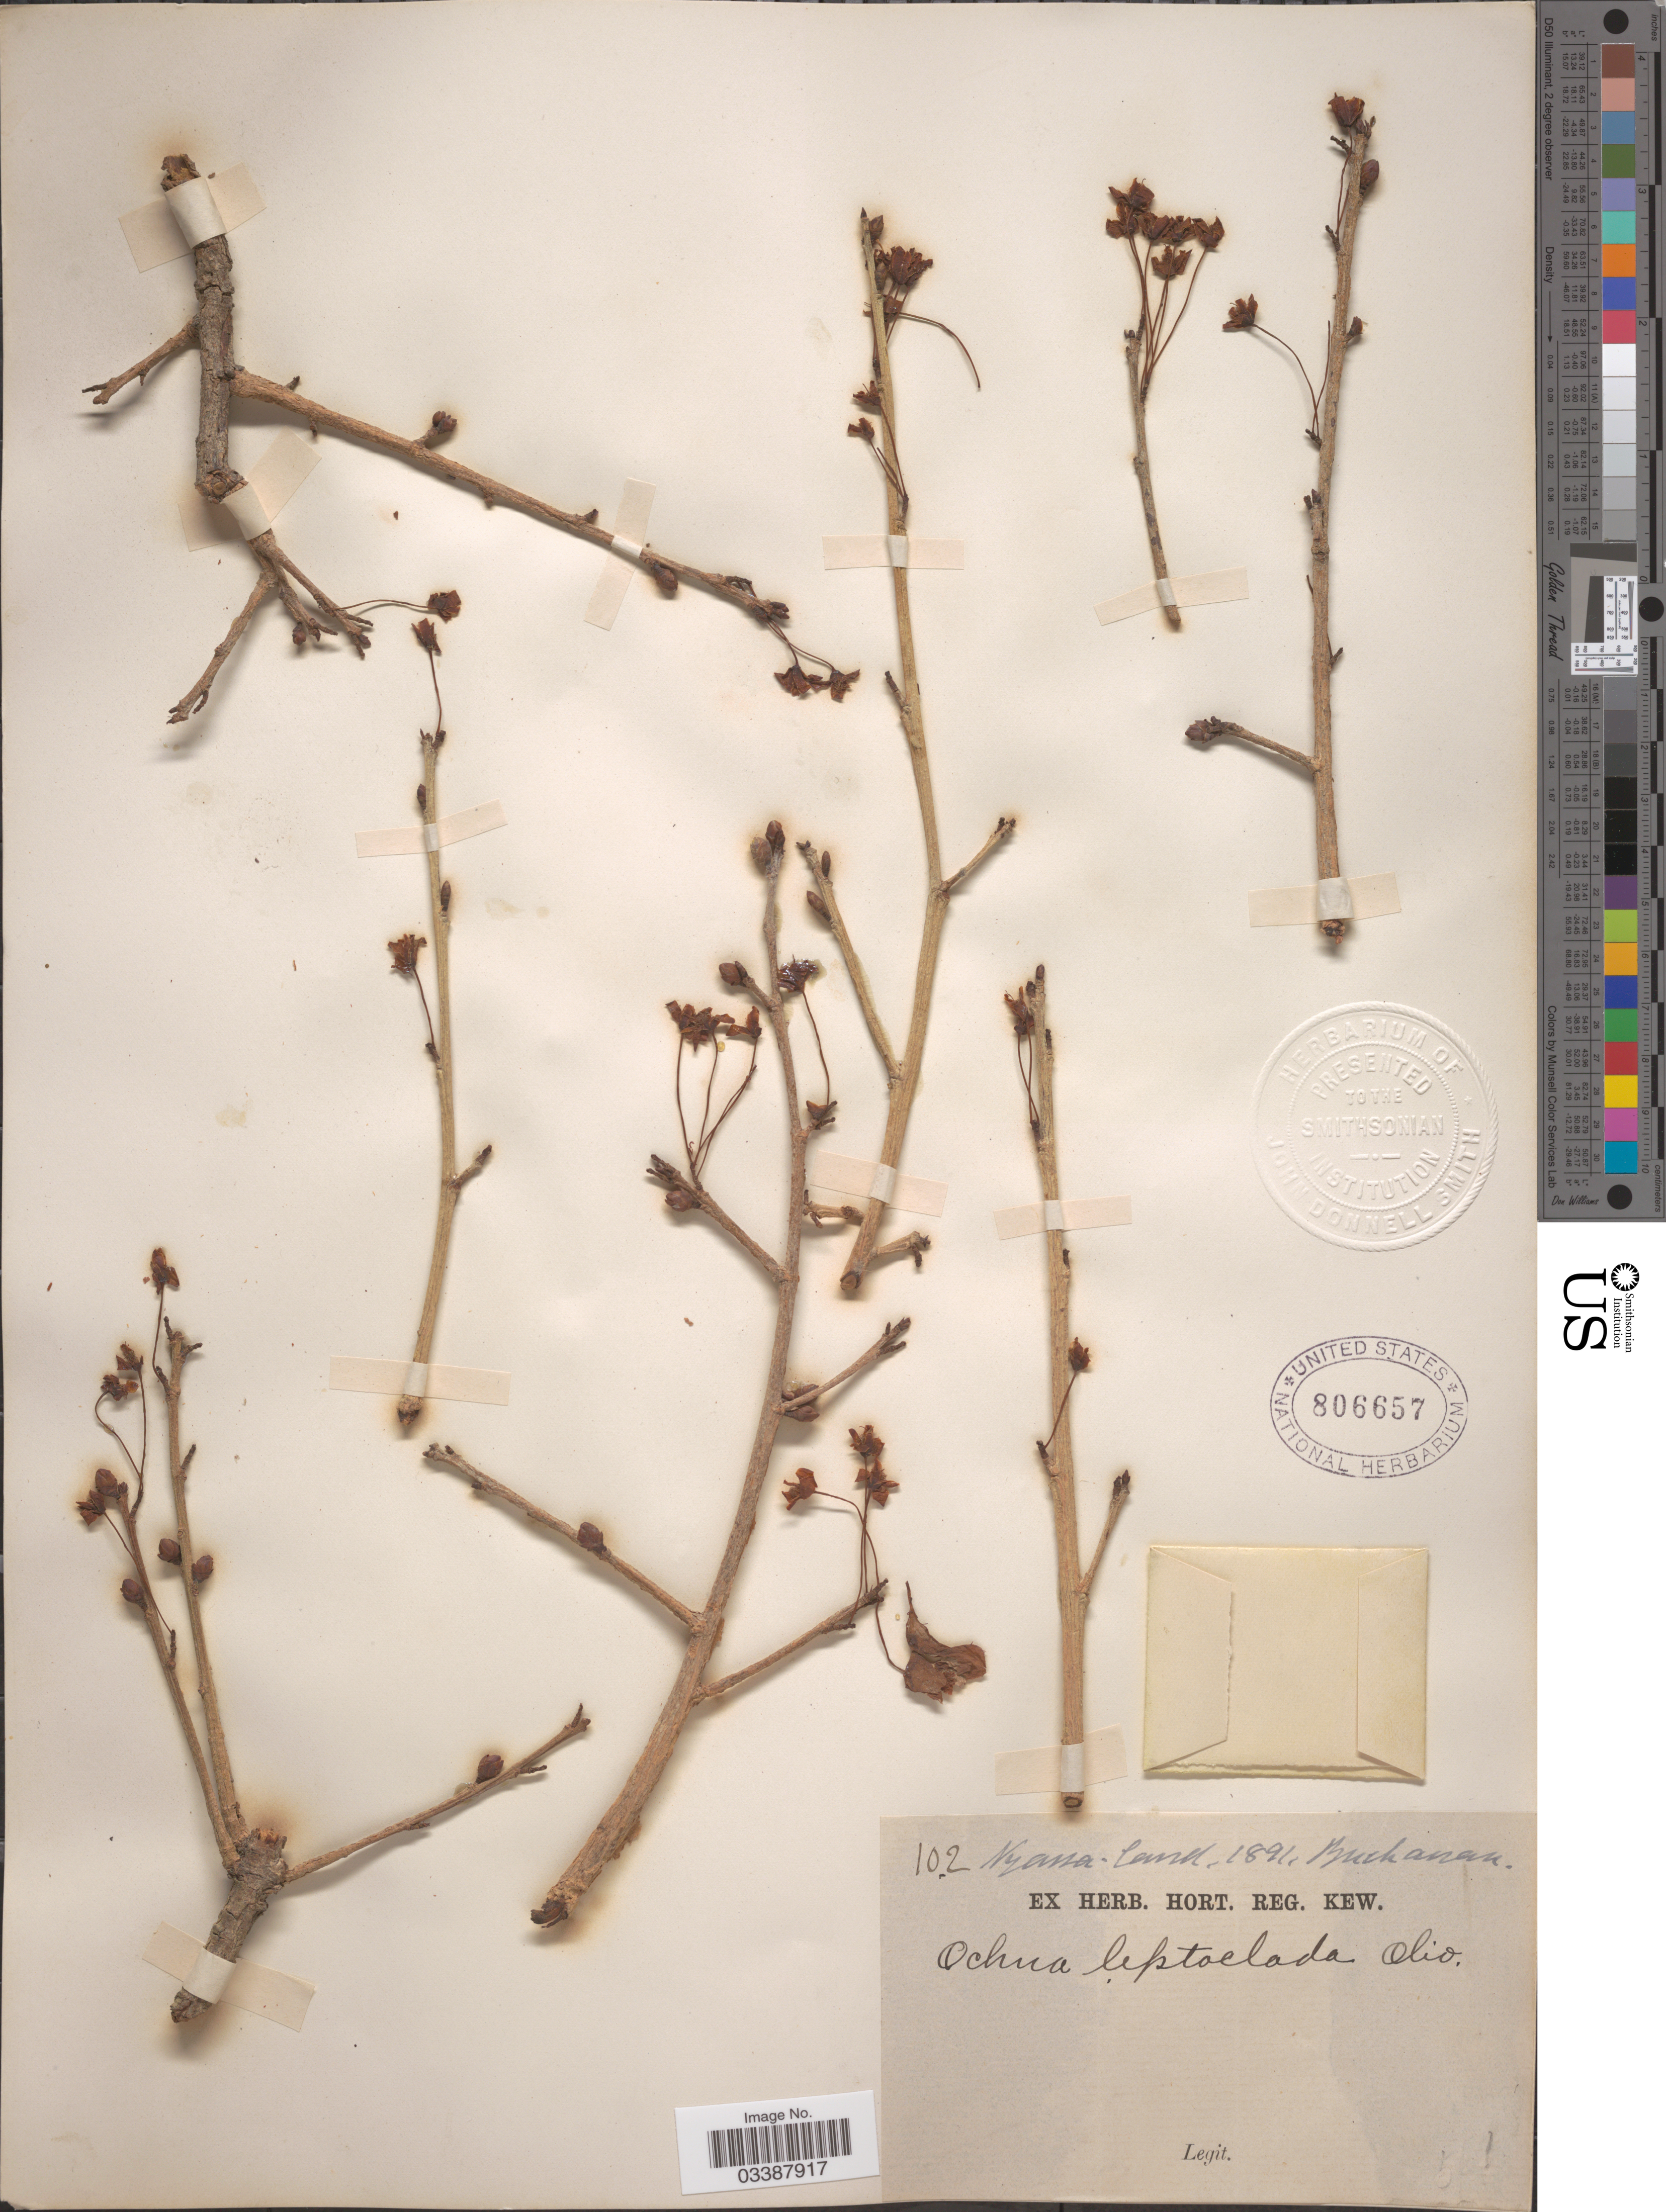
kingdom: Plantae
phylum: Tracheophyta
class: Magnoliopsida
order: Malpighiales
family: Ochnaceae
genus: Ochna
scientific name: Ochna leptoclada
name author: Oliv.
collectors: -. Buchanan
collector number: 102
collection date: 1891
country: Malawi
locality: Nyassa-land.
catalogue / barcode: US 806657